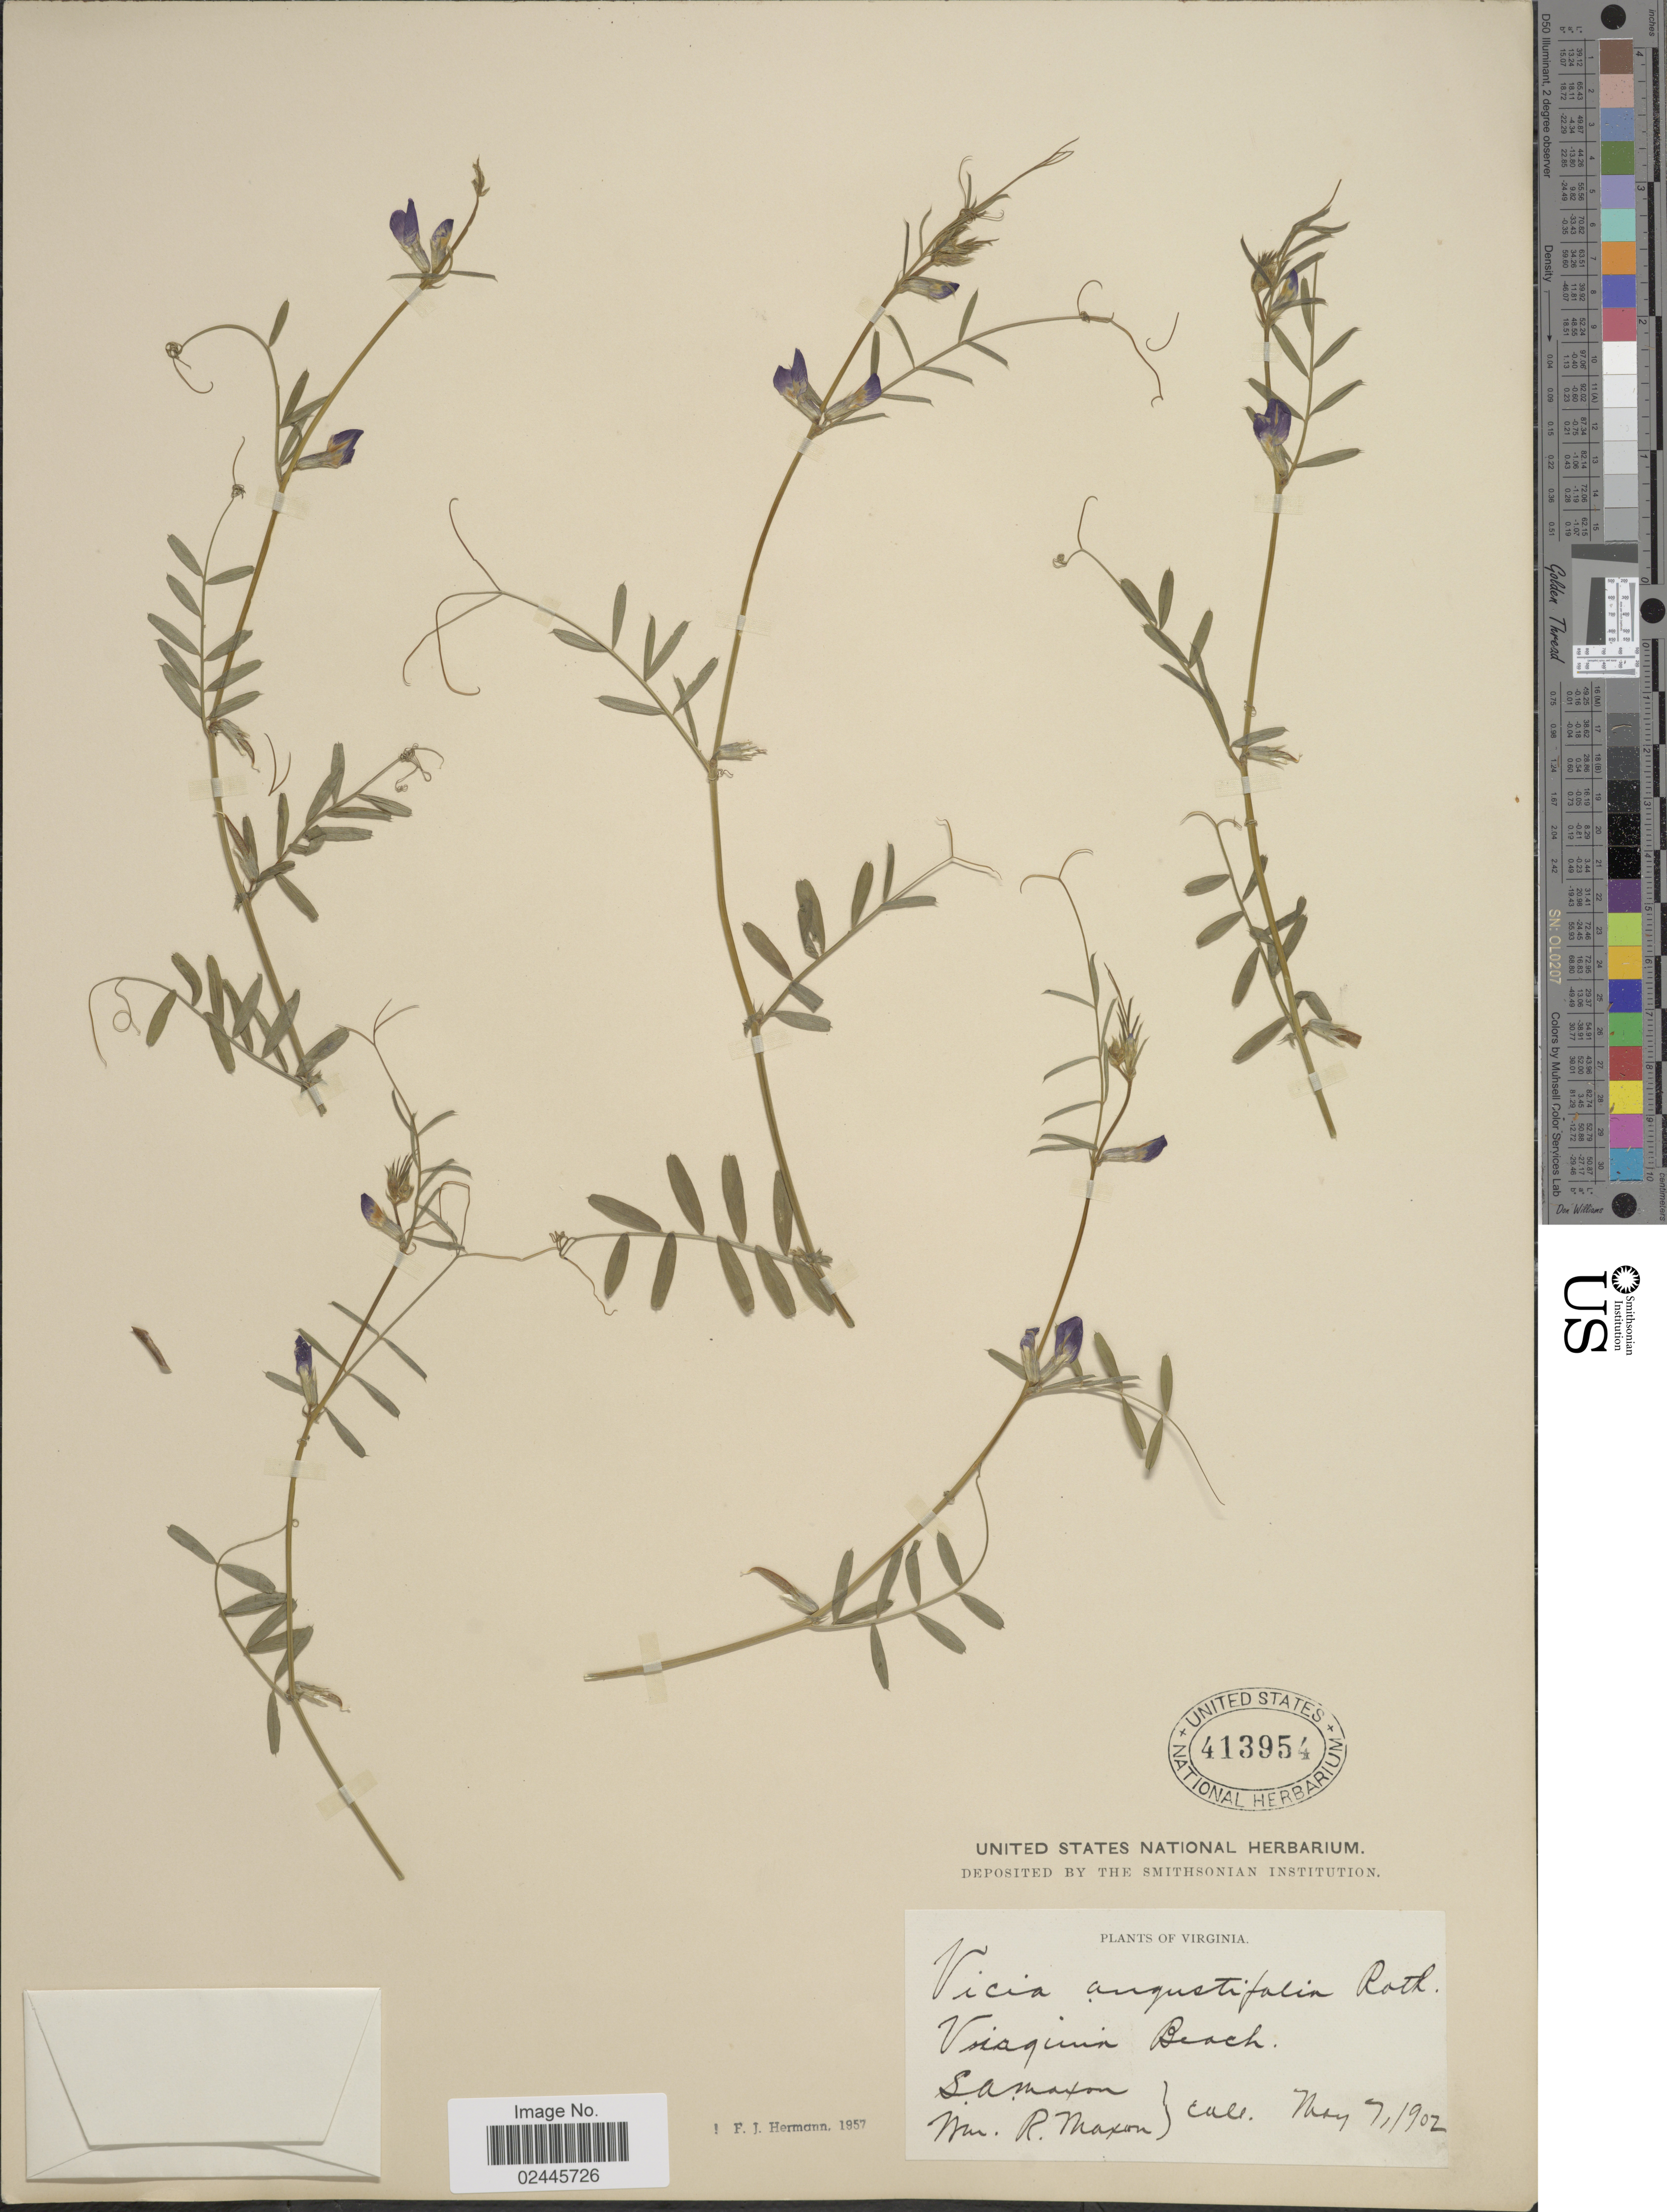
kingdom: Plantae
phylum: Tracheophyta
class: Magnoliopsida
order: Fabales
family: Fabaceae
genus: Vicia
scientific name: Vicia angustifolia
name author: L.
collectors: S. A. Maxon & W. R. Maxon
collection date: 1902-05-07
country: United States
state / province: Virginia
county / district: City of Virginia Beach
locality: Virginia Beach.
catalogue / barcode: US 413954